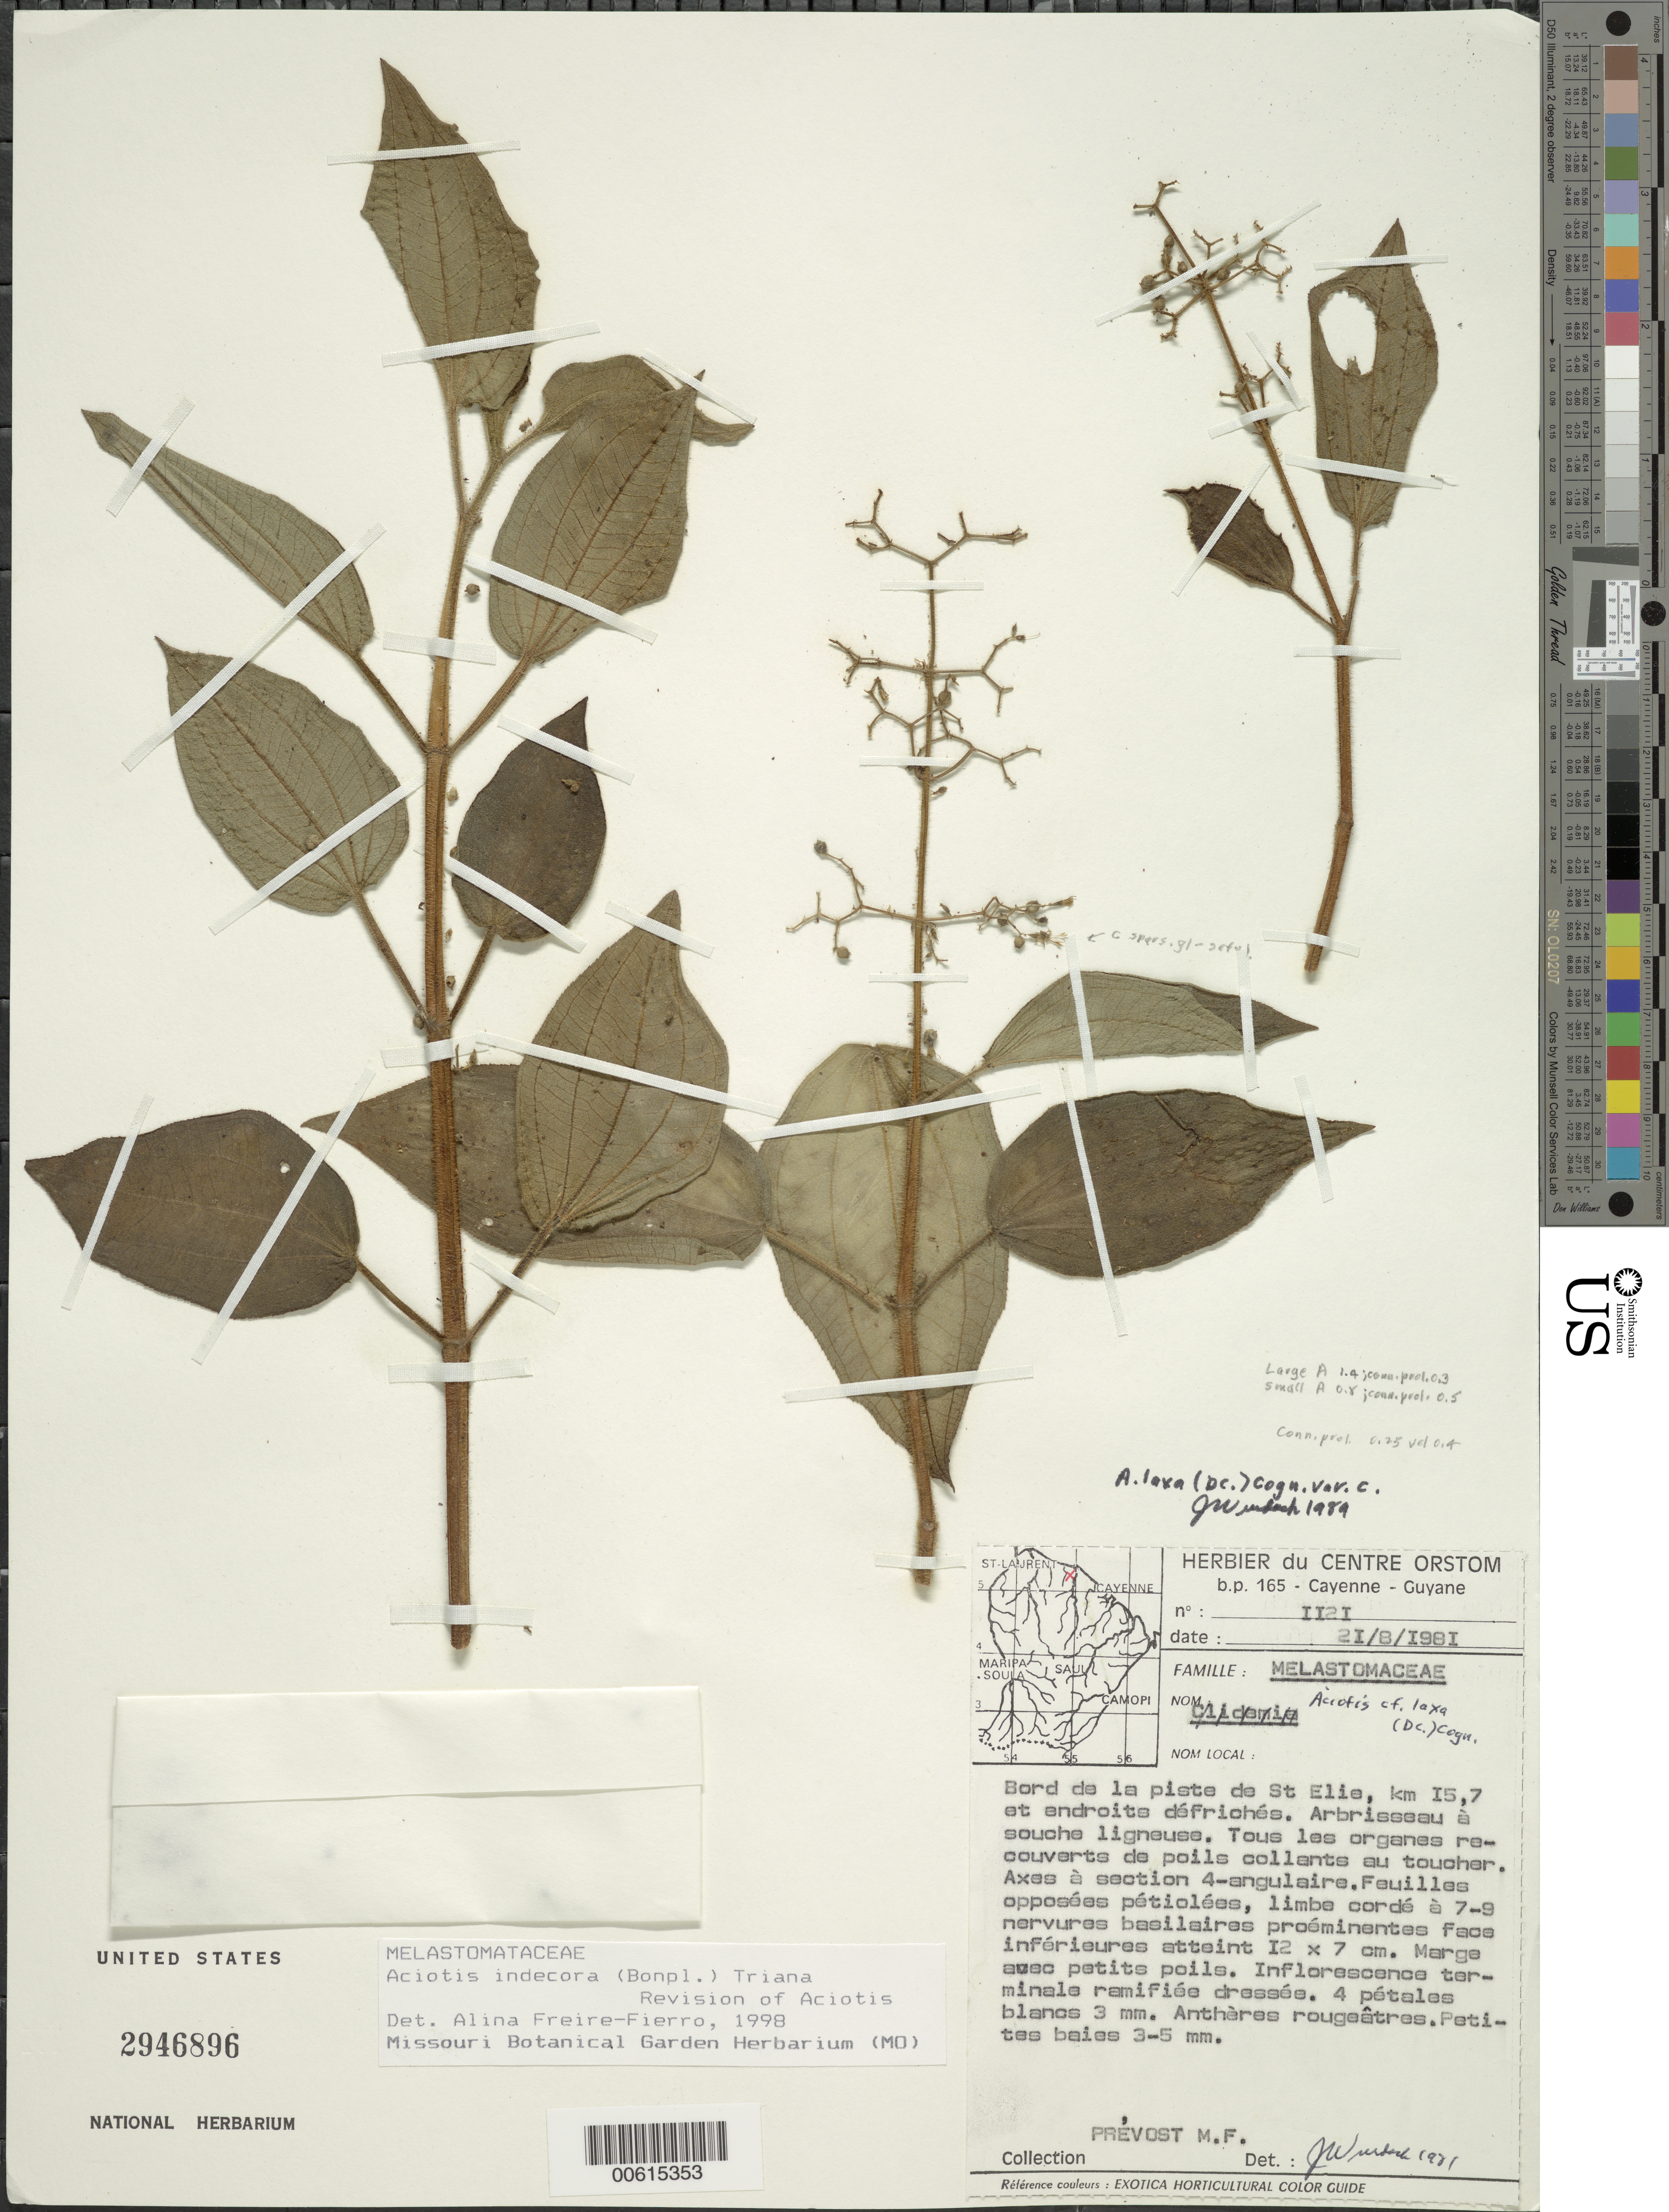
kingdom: Plantae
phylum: Tracheophyta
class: Magnoliopsida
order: Myrtales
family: Melastomataceae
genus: Aciotis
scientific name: Aciotis indecora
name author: (Bonpl.) Triana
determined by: Freire-Fierro, A.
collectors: M.-F. Prévost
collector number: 1121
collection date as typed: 21-Aug-81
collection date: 1981-08-21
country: French Guiana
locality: Piste de Saint-Élie, pk. 15.7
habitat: Bord de la piste, et endroits defriches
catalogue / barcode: US 2946896